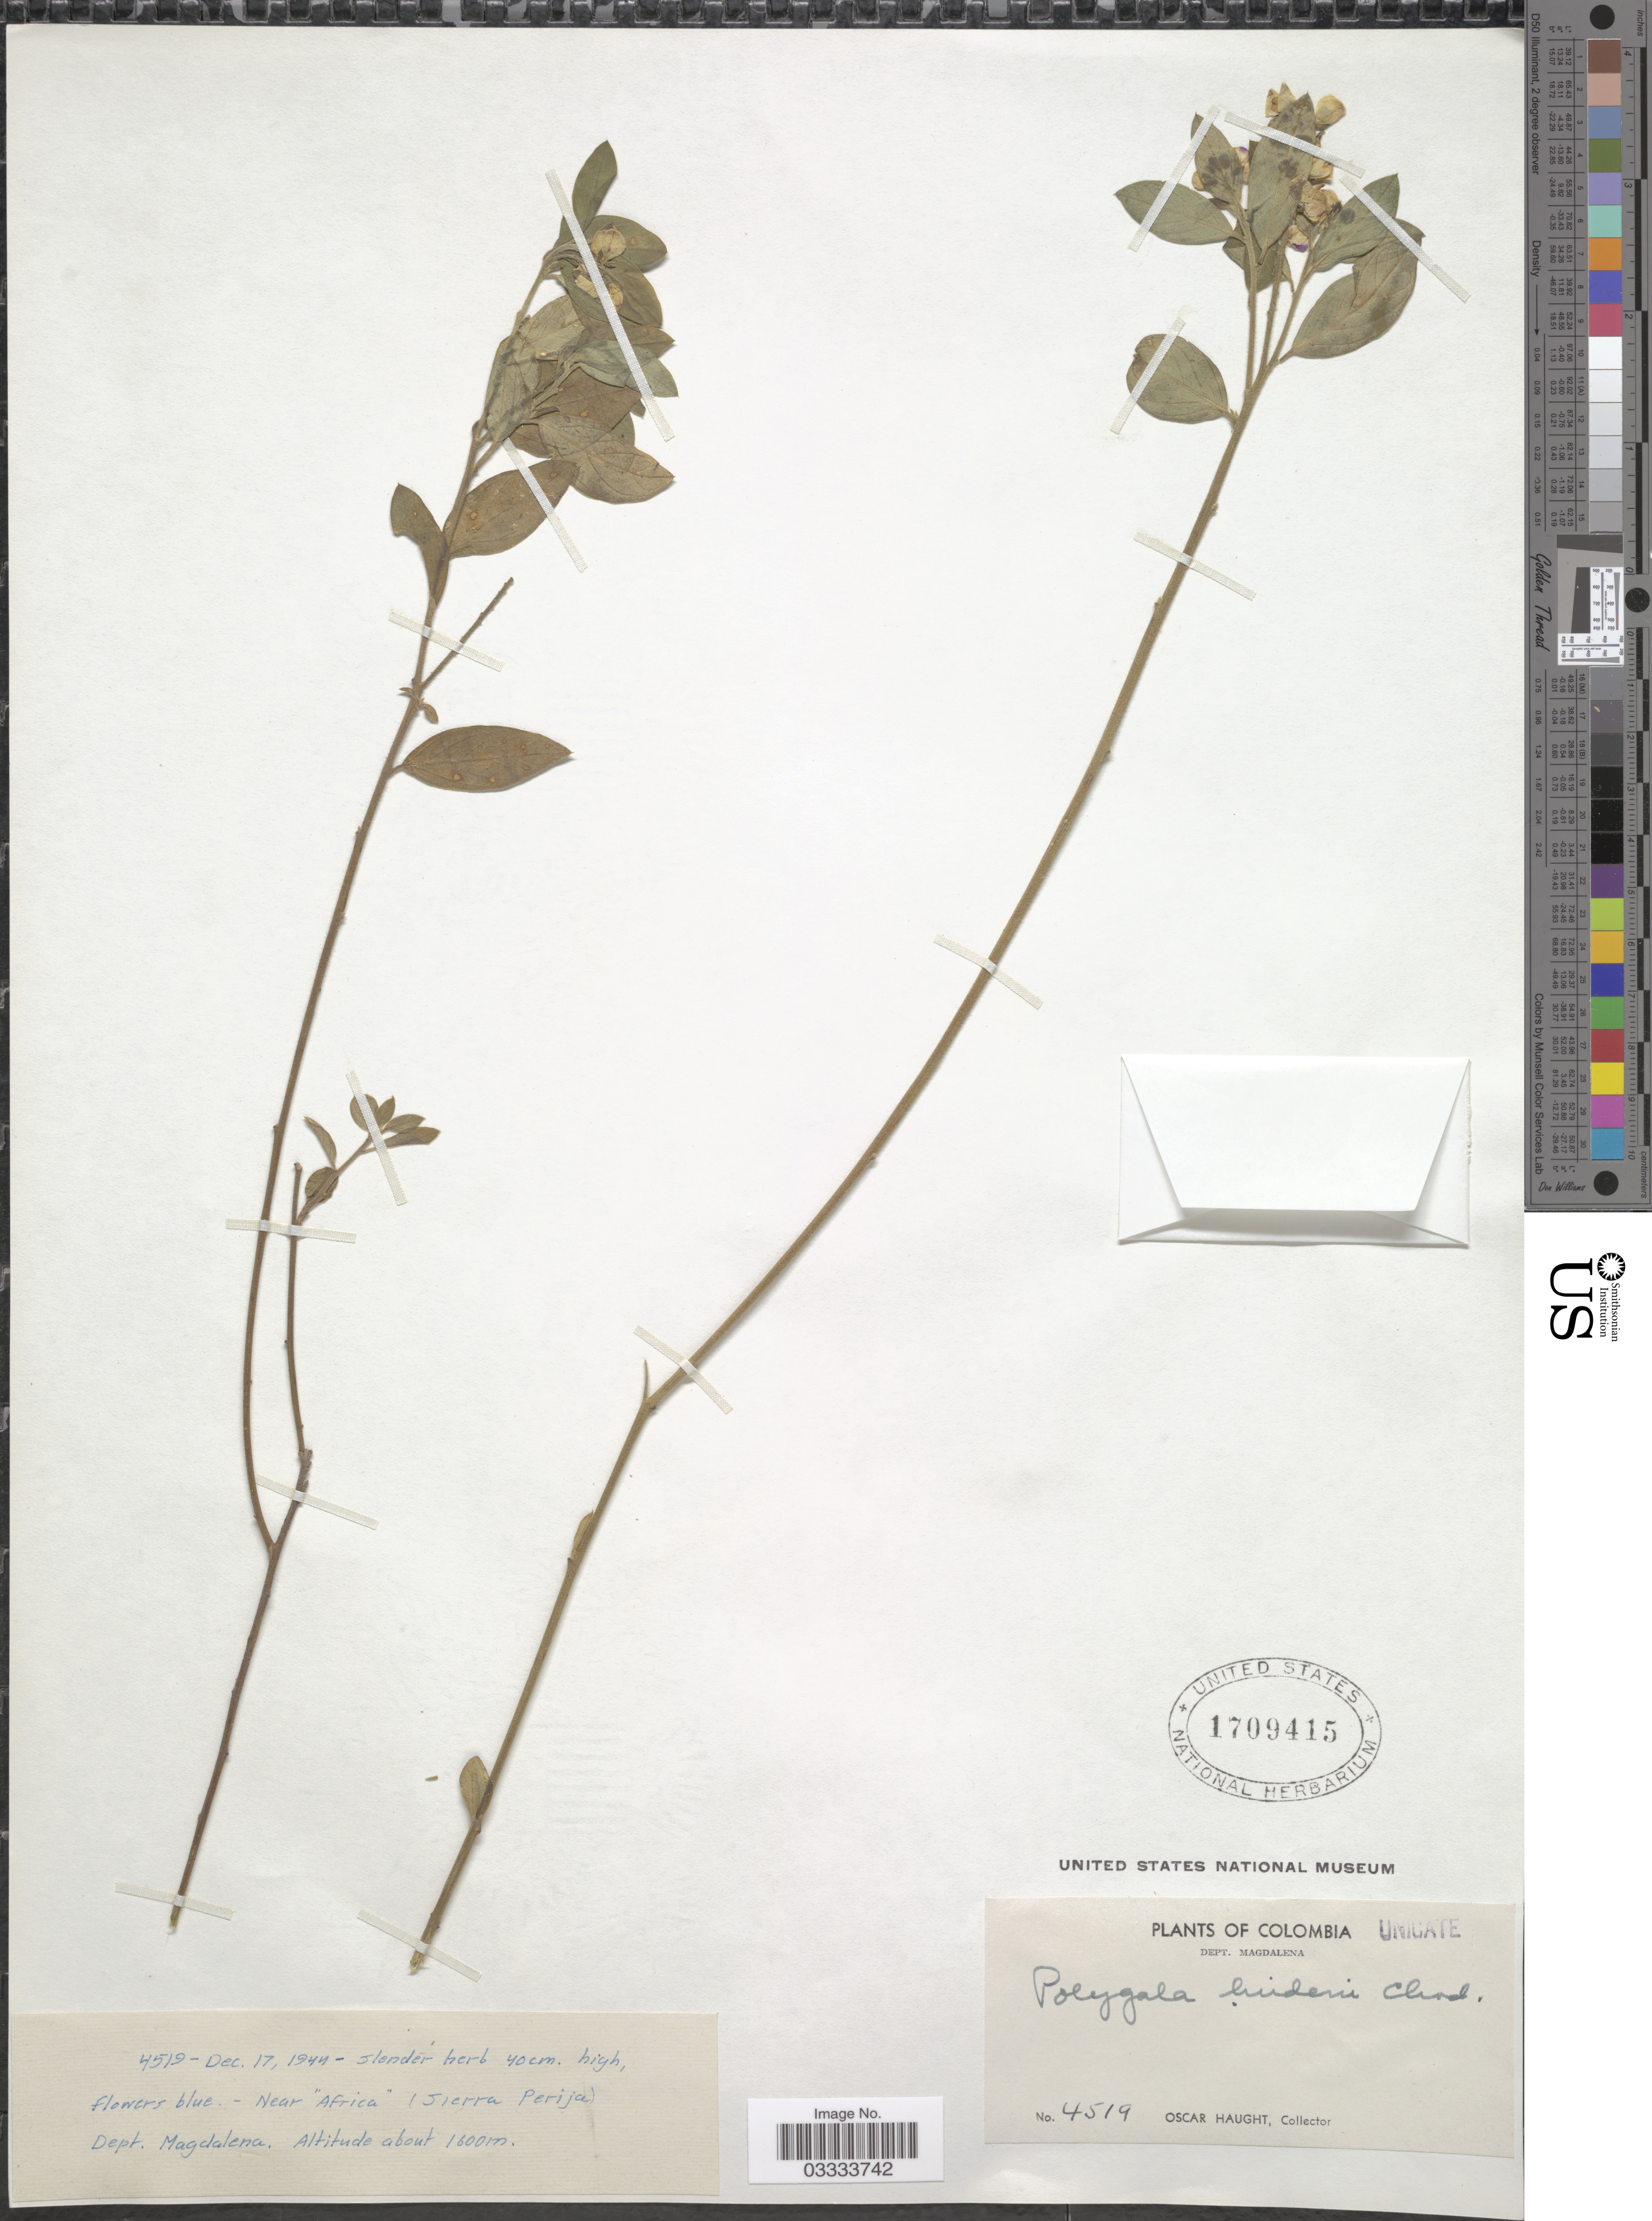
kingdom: Plantae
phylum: Tracheophyta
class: Magnoliopsida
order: Fabales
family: Polygalaceae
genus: Asemeia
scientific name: Asemeia monninoides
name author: (Kunth) J.F.B. Pastore & J.R. Abbott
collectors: O. Haught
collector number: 4519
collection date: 1944-12-17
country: Colombia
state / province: Magdalena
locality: Near "Africa" (Sierra Perija). Dept. Magdalena.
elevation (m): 1600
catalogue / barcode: US 1709415